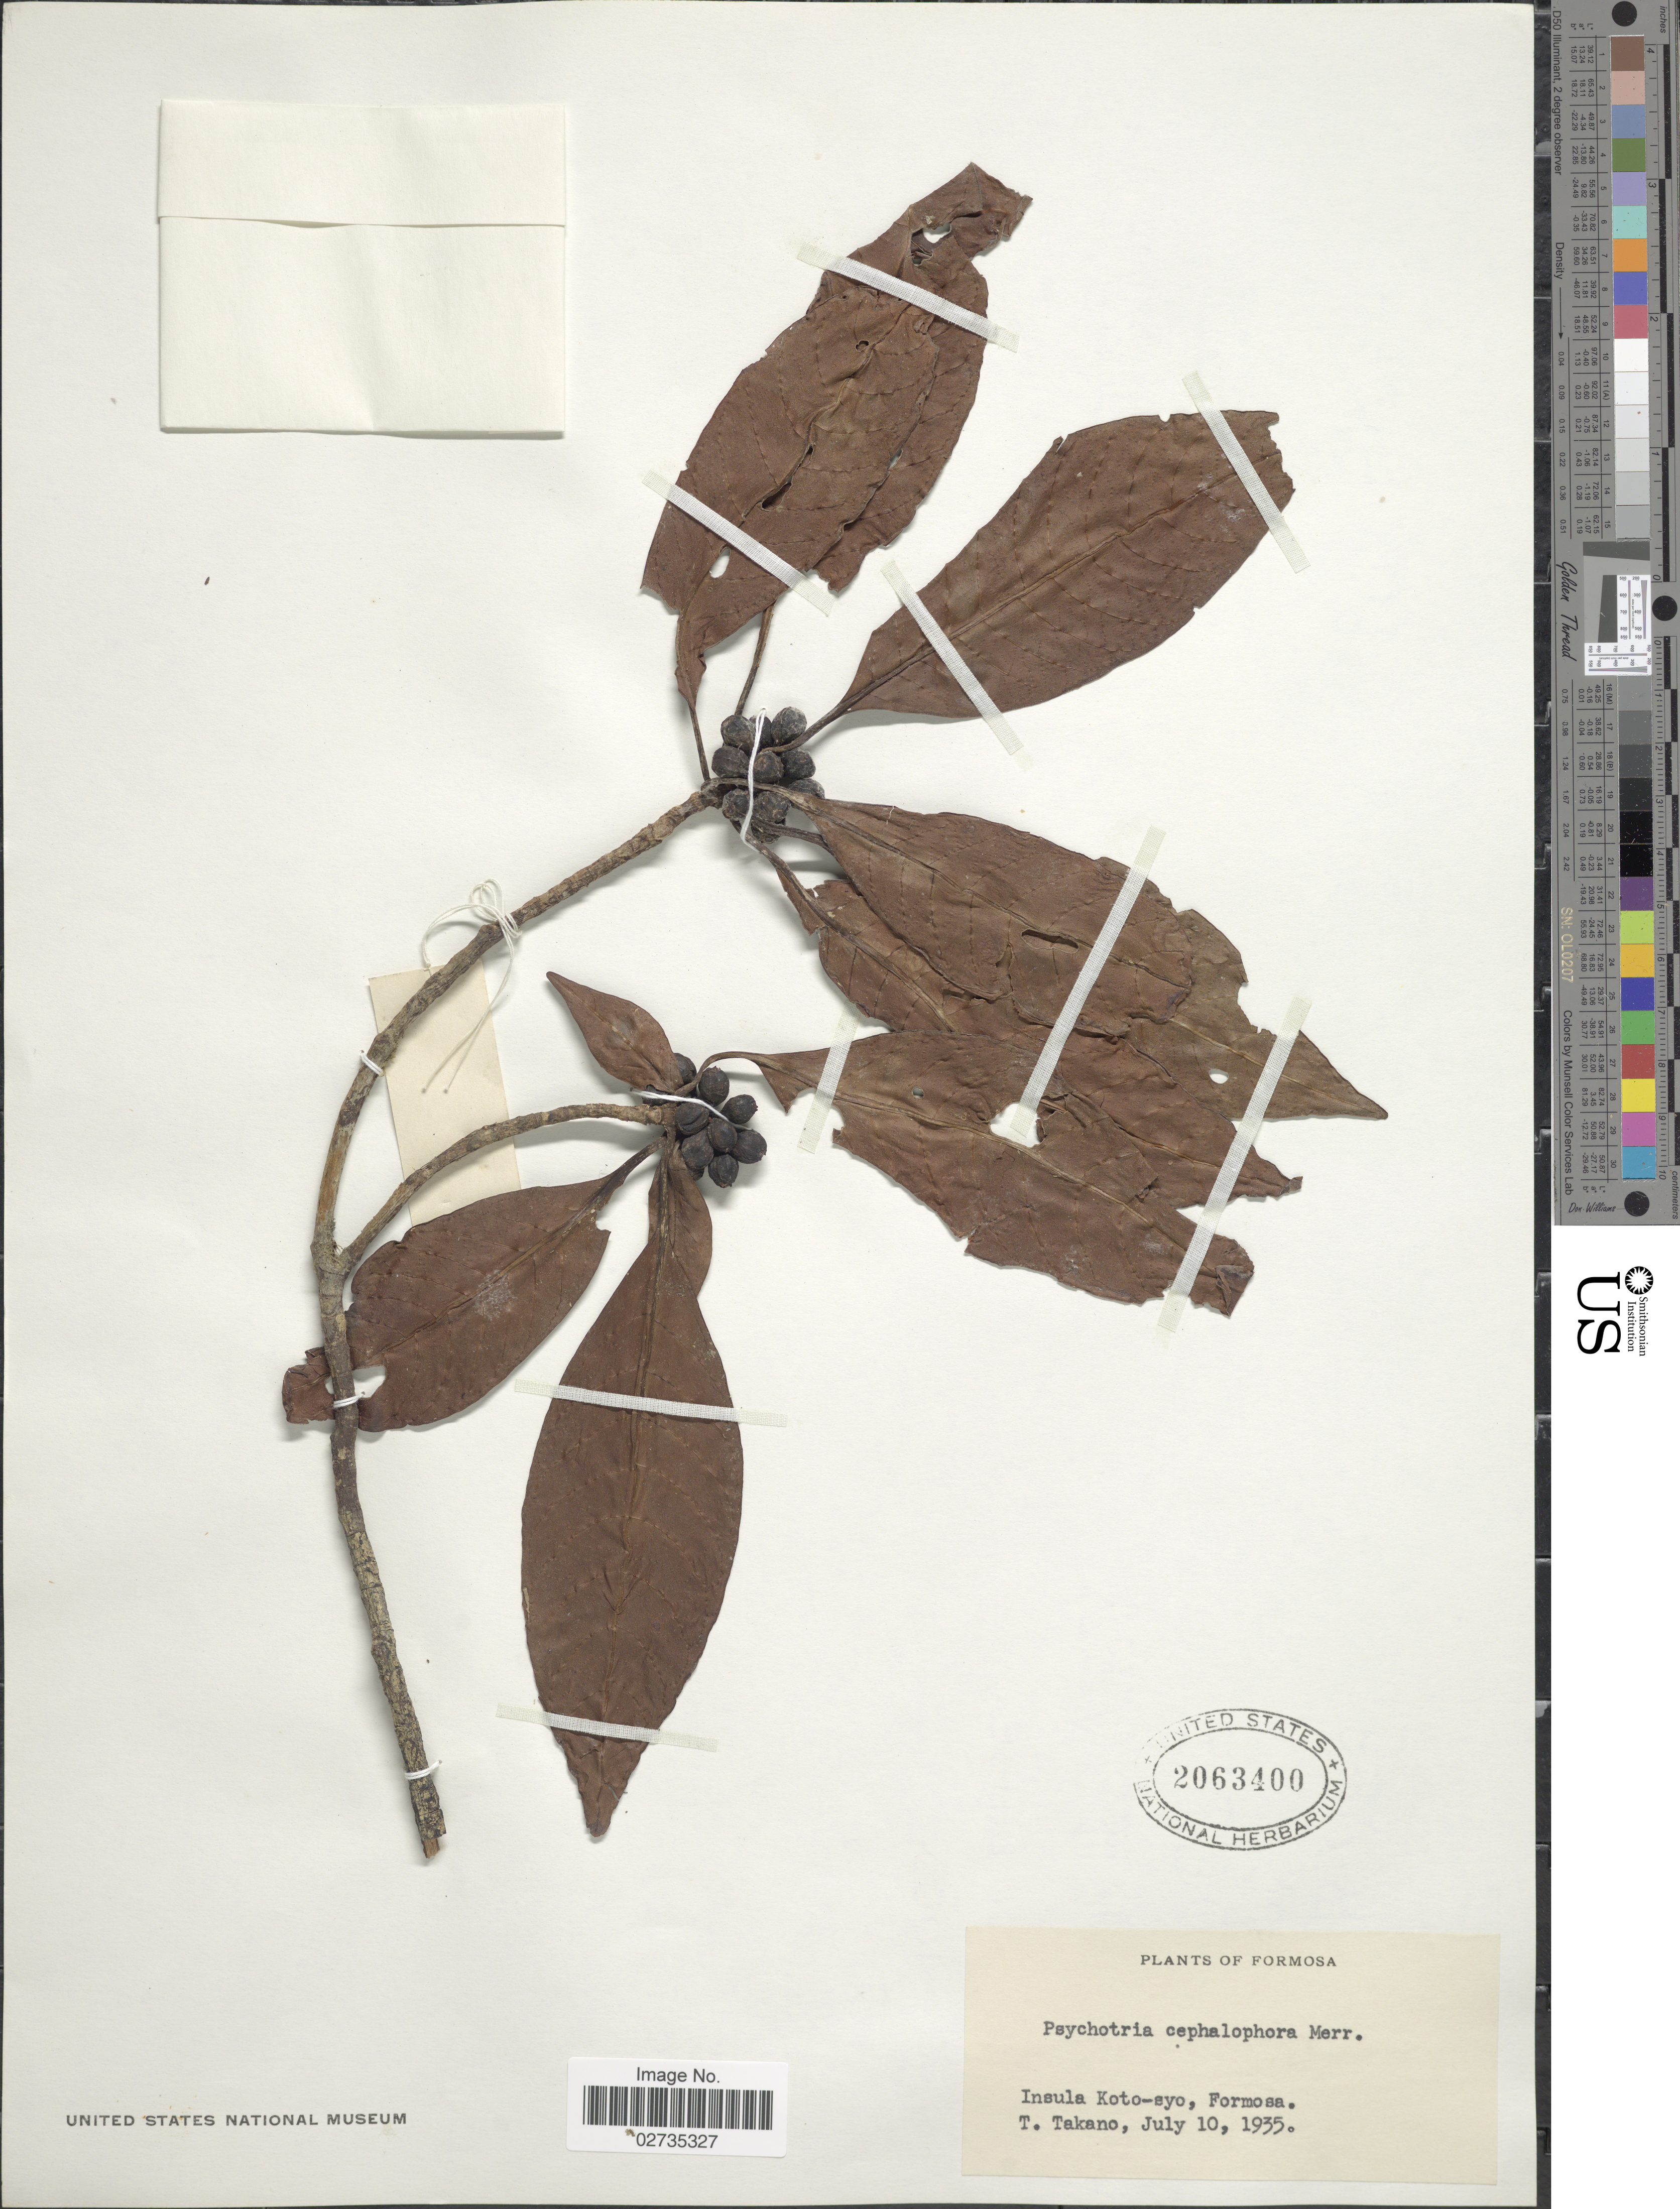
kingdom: Plantae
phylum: Tracheophyta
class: Magnoliopsida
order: Gentianales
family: Rubiaceae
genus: Psychotria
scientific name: Psychotria cephalophora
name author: Merr.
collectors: T. Takano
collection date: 1935-07-10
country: Taiwan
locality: Insula Koto-syo, Formosa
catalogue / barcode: US 2063400